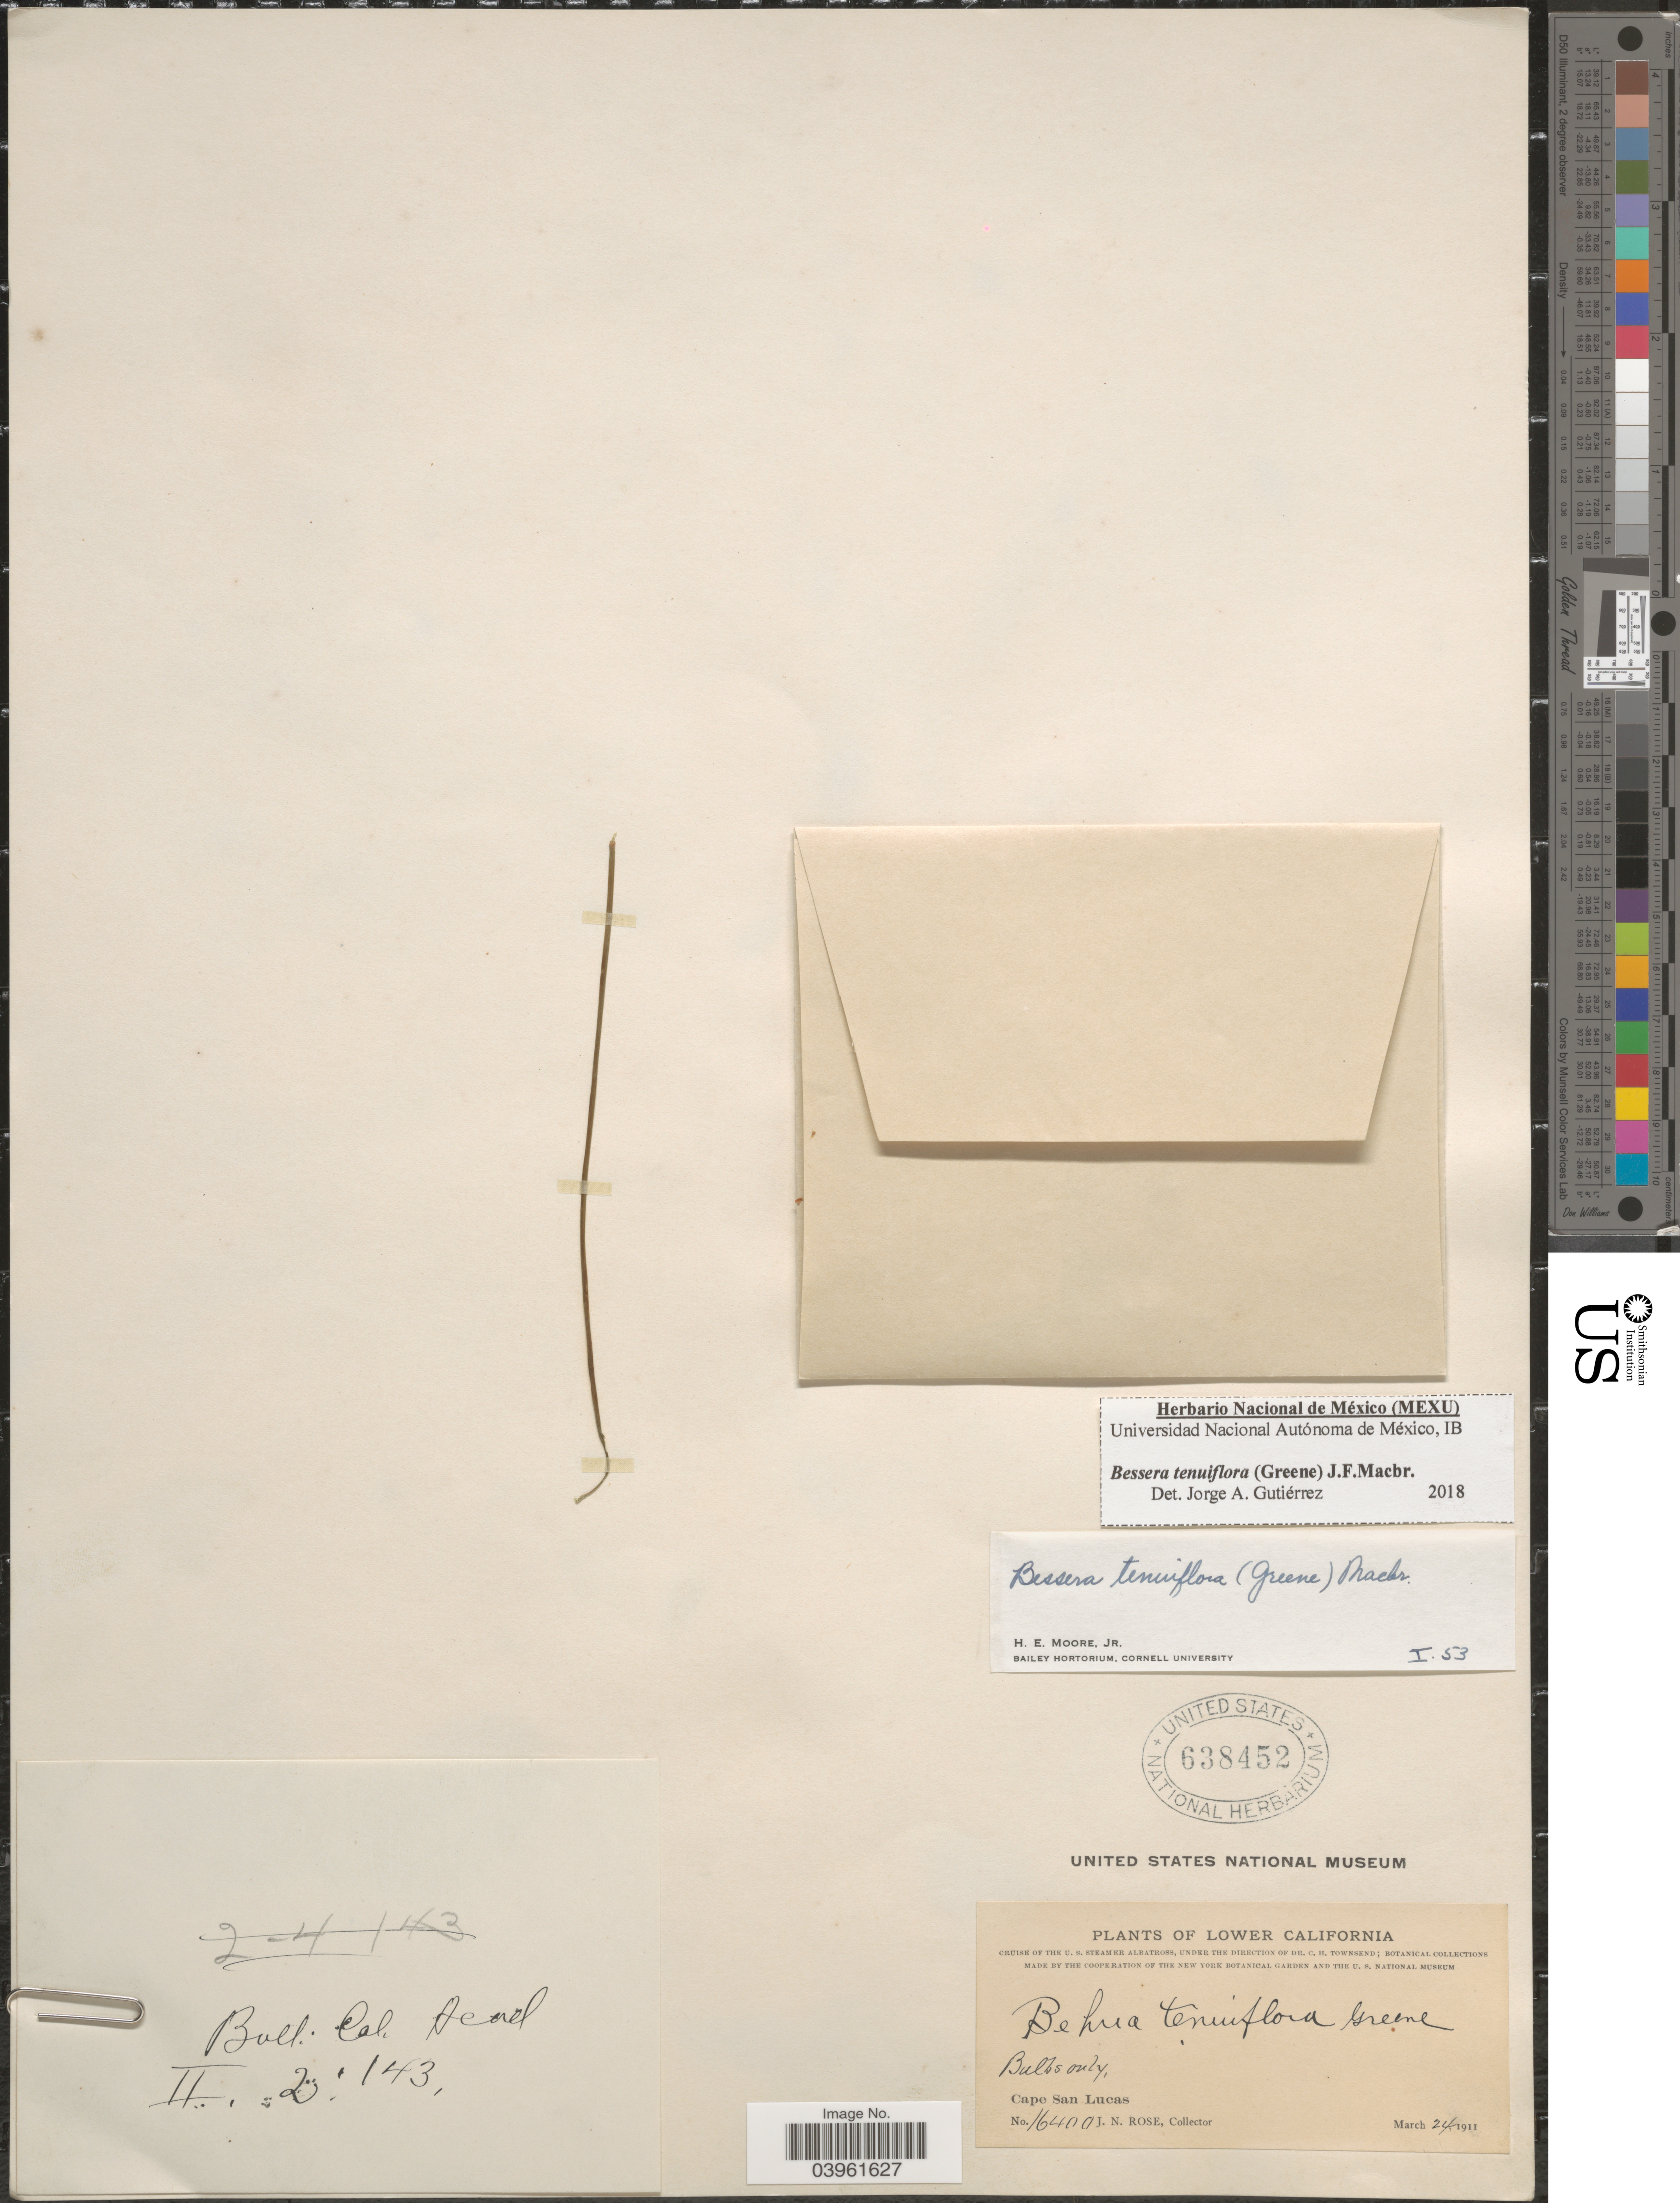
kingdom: Plantae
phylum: Tracheophyta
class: Liliopsida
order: Asparagales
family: Asparagaceae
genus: Bessera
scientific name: Bessera tenuiflora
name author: (Greene) J.F. Macbr.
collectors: J. N. Rose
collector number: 16400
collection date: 1911-03-24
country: Mexico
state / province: Baja California Sur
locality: Lower California. Cape San Lucas.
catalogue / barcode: US 638452